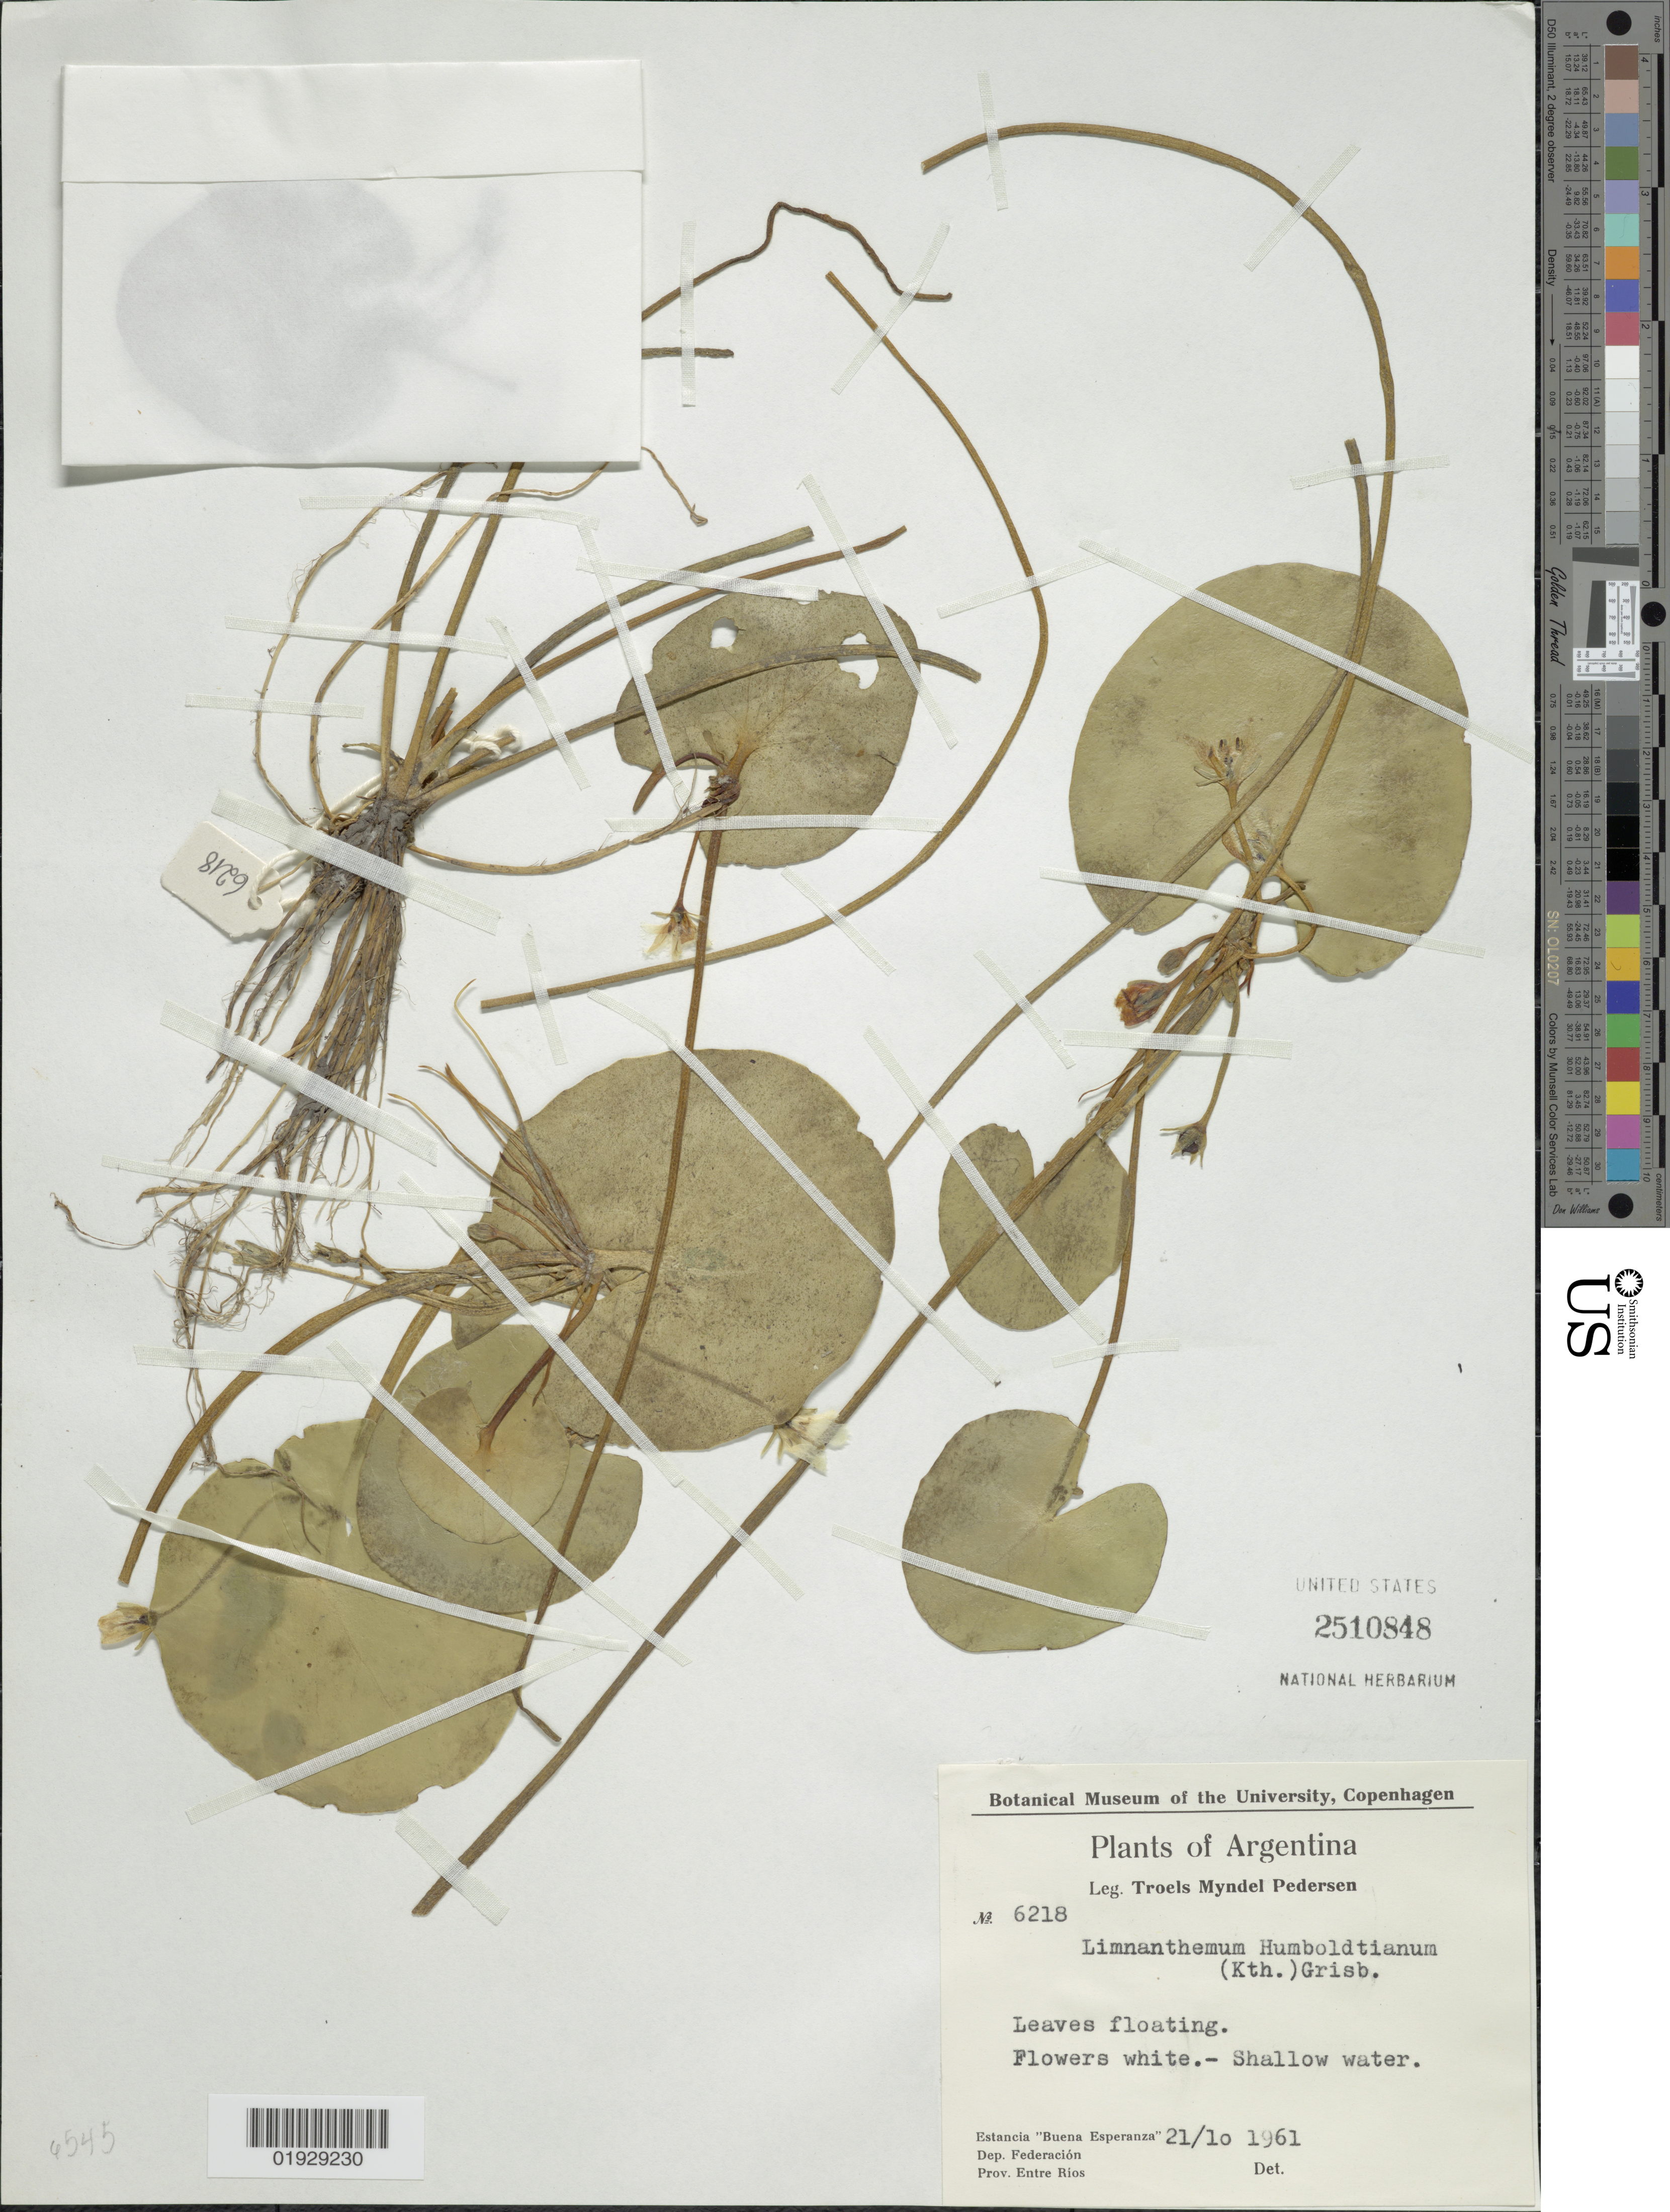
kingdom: Plantae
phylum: Tracheophyta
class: Magnoliopsida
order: Asterales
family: Menyanthaceae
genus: Nymphoides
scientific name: Nymphoides indica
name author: (L.) Kuntze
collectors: T. Pederson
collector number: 6218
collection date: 1961-10-21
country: Argentina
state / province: Entre Rios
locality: Estancia "Buena Esperanza". Dep. Federación. Prov. Entre Rios.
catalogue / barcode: US 2510848